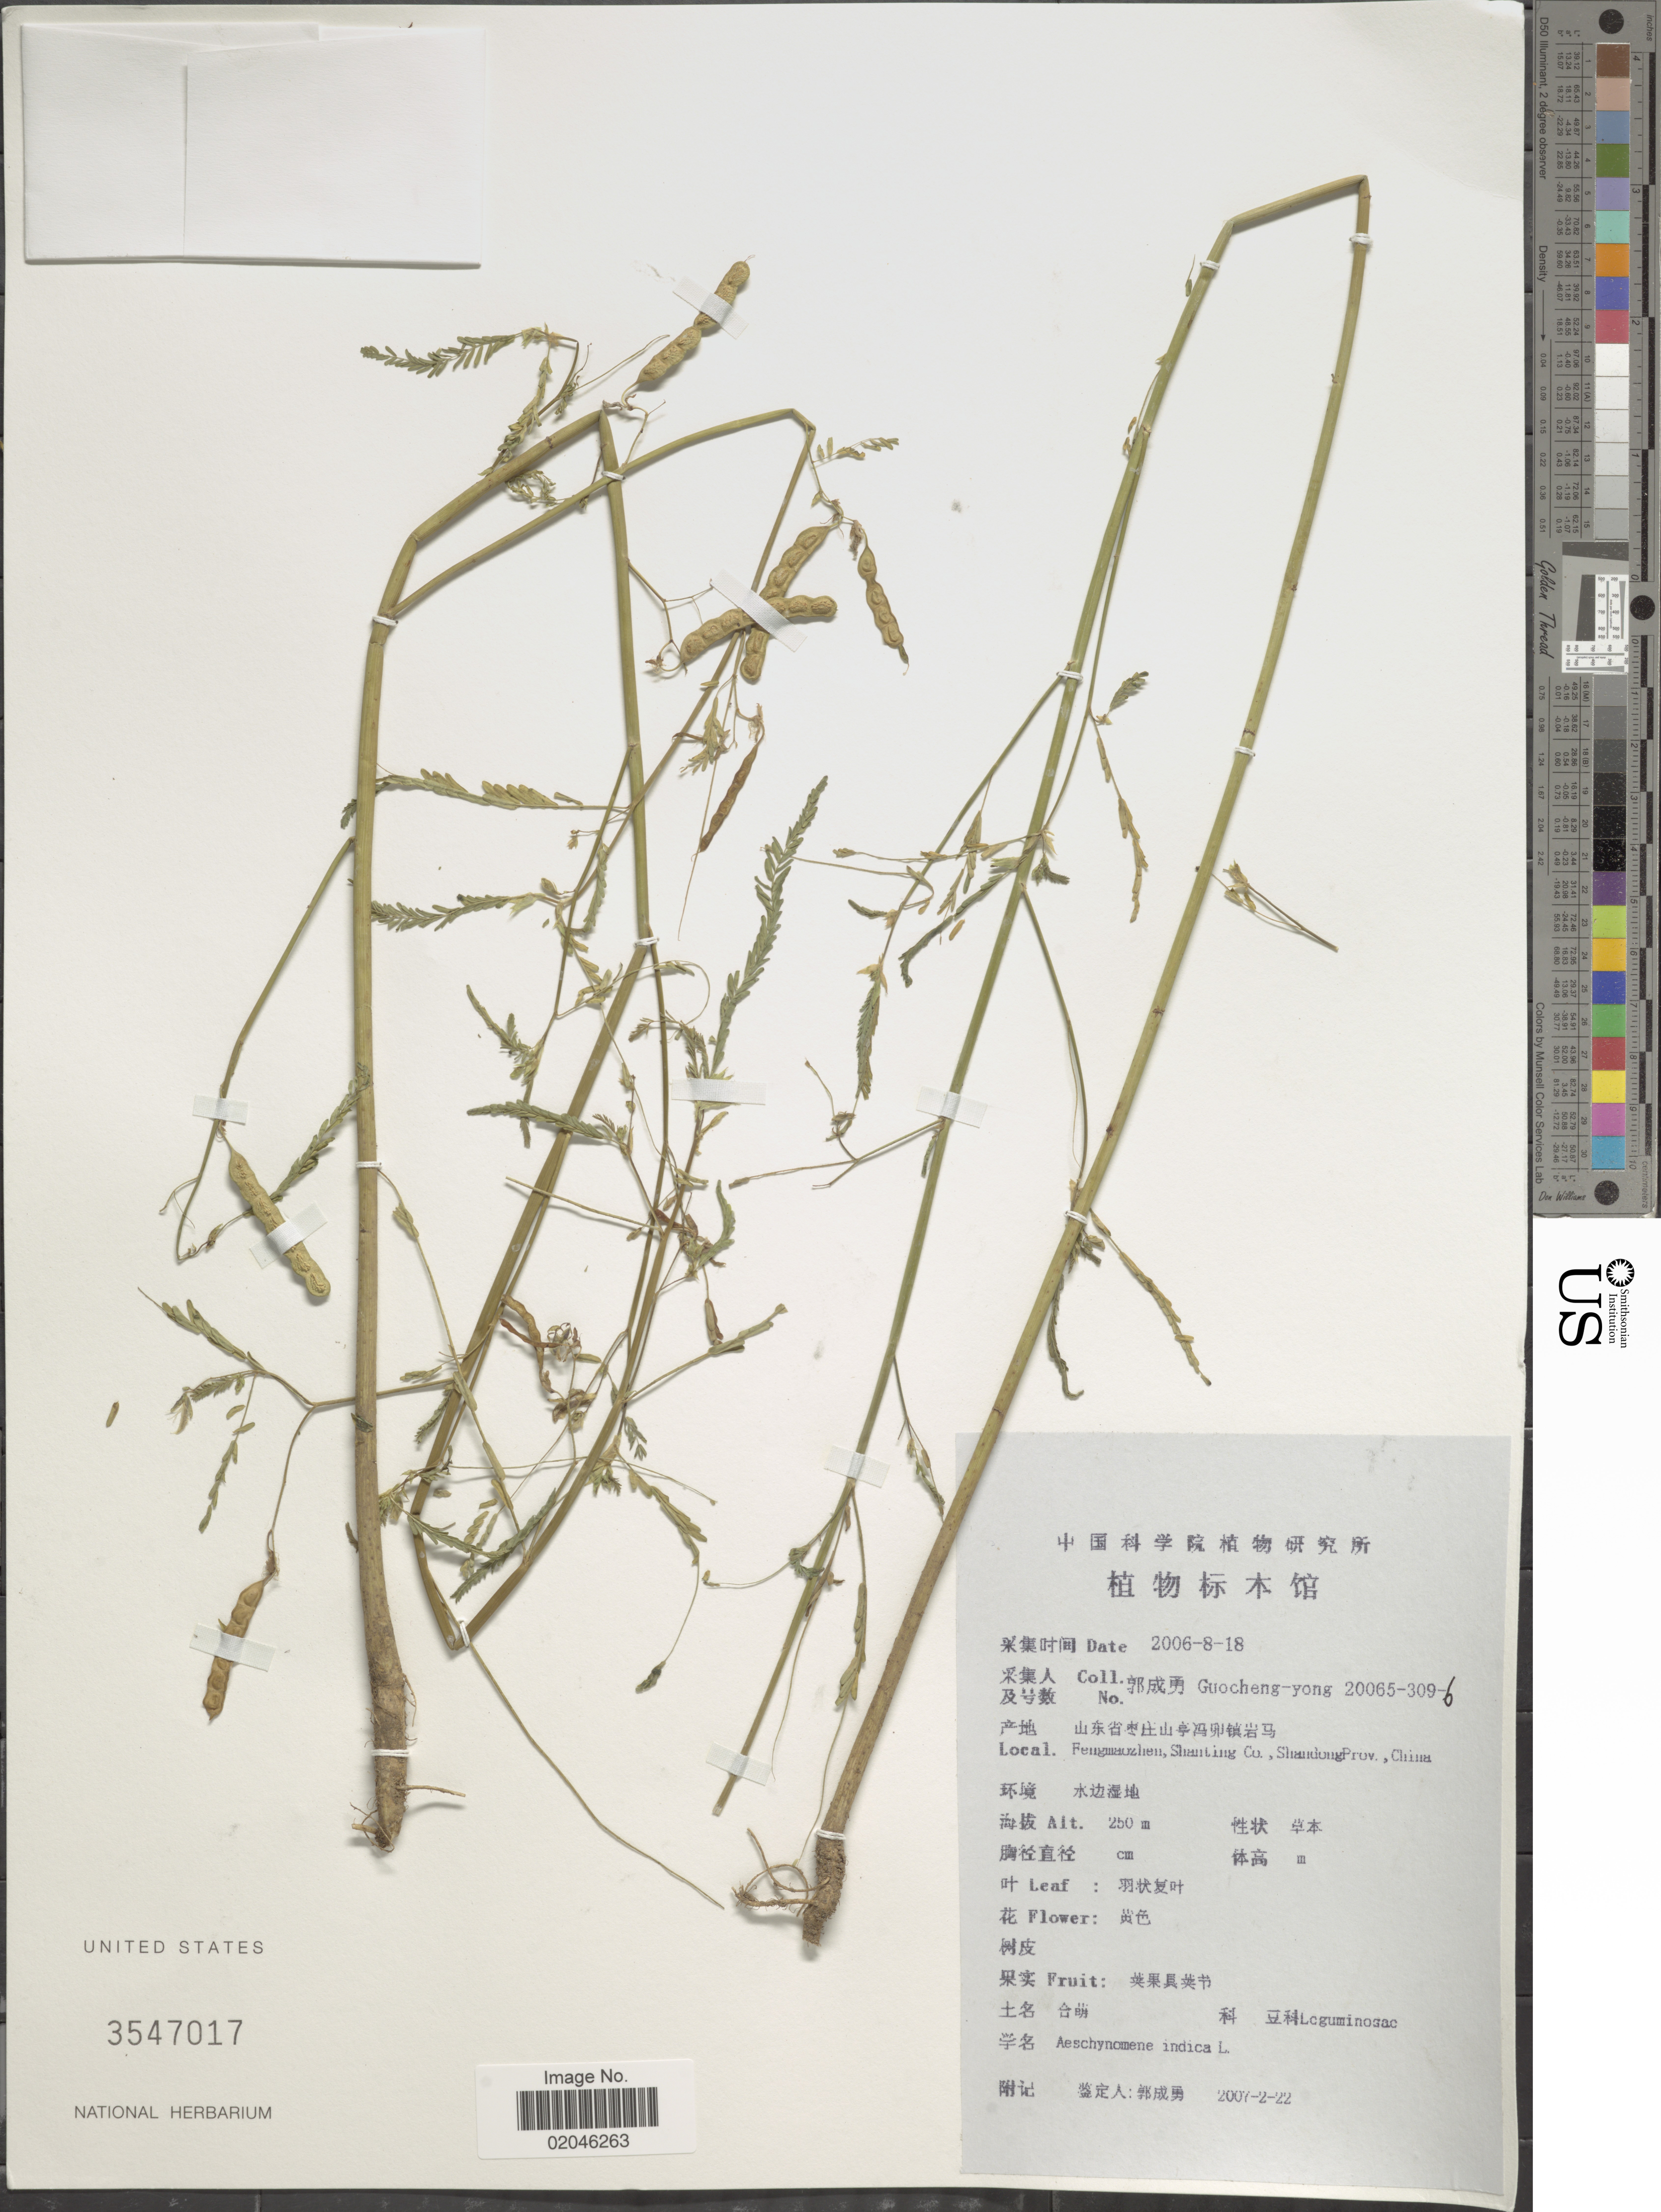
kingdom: Plantae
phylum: Tracheophyta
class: Magnoliopsida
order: Fabales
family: Fabaceae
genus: Aeschynomene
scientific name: Aeschynomene indica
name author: L.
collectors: Guo cheng-yong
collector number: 20065-309-6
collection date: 2006-08-18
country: China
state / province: Shandong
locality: Fengmaozhen, Shanting Co.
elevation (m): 250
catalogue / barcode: US 3547017